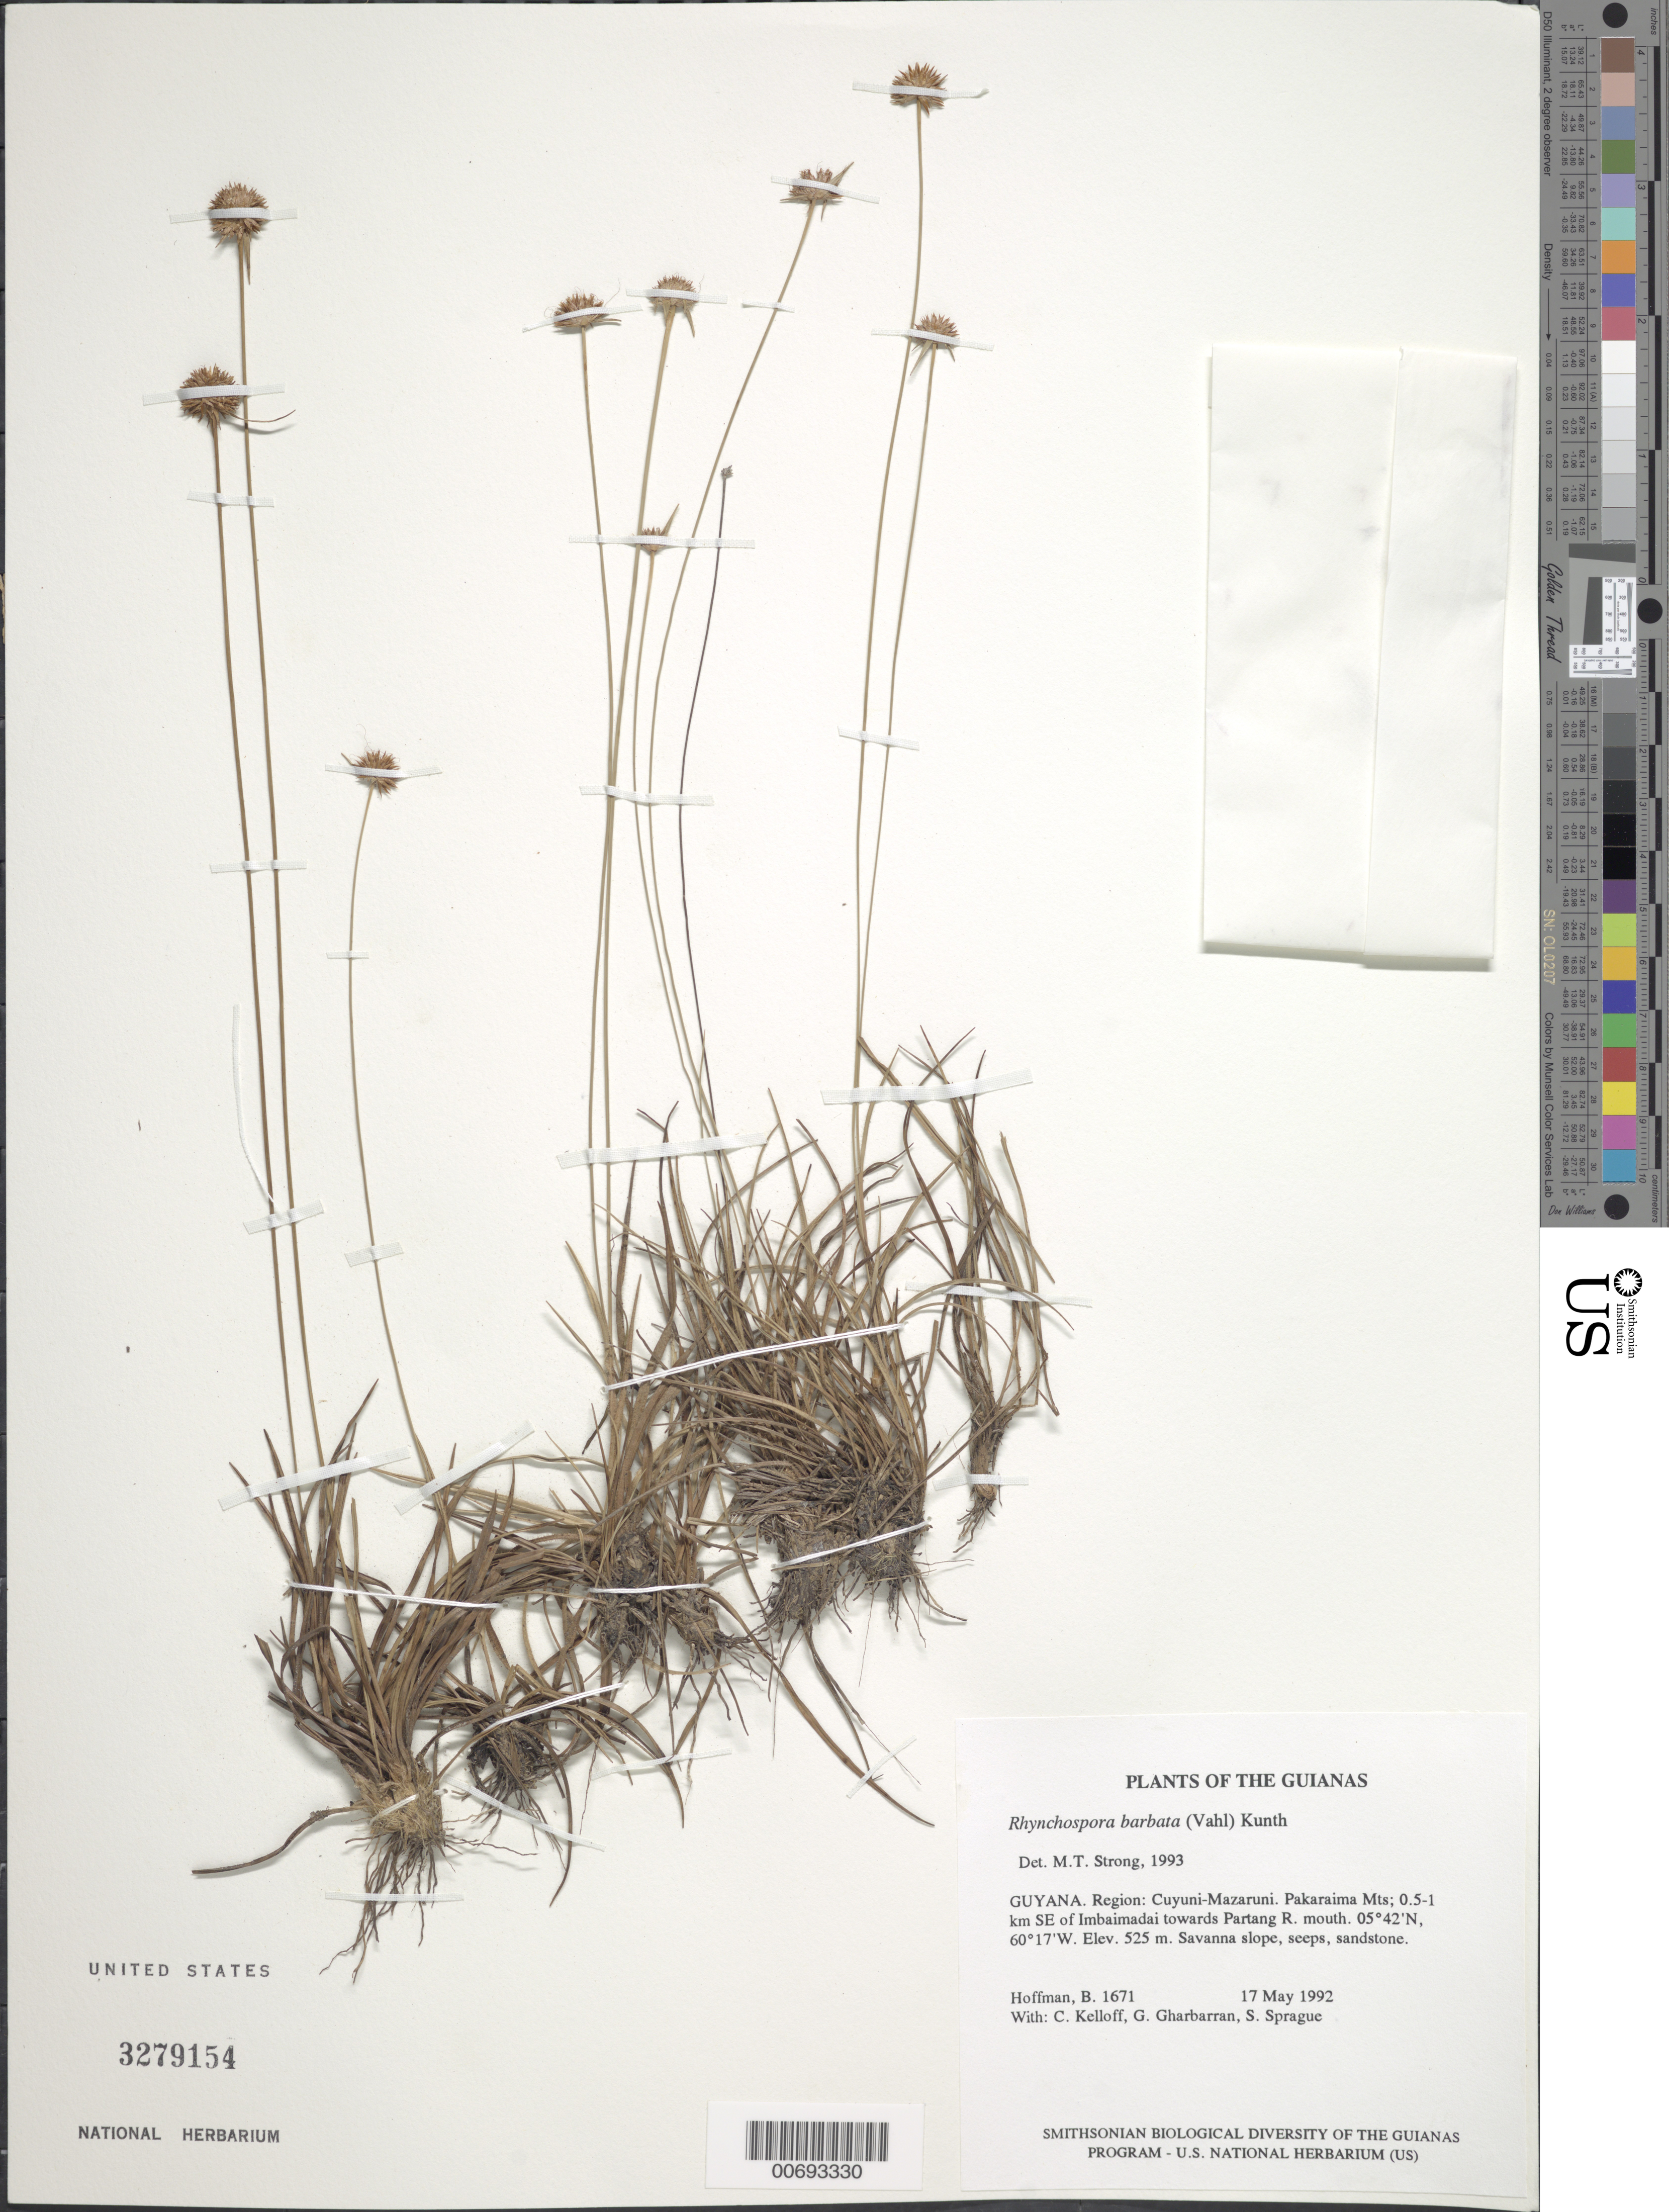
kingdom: Plantae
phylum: Tracheophyta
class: Liliopsida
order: Poales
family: Cyperaceae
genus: Rhynchospora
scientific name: Rhynchospora barbata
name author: (Vahl) Kunth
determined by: Alves, K.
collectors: B. Hoffman, C. L. Kelloff, G. Gharbarran & S. Sprague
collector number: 1671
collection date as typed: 17 May 1992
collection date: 1992-05-17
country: Guyana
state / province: Cuyuni-Mazaruni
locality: Pakaraima Mts; 0.5-1 km SE of Imbaimadai towards Partang River mouth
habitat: Savanna slope, seeps, sandstone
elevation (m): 525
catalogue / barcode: US 3279154